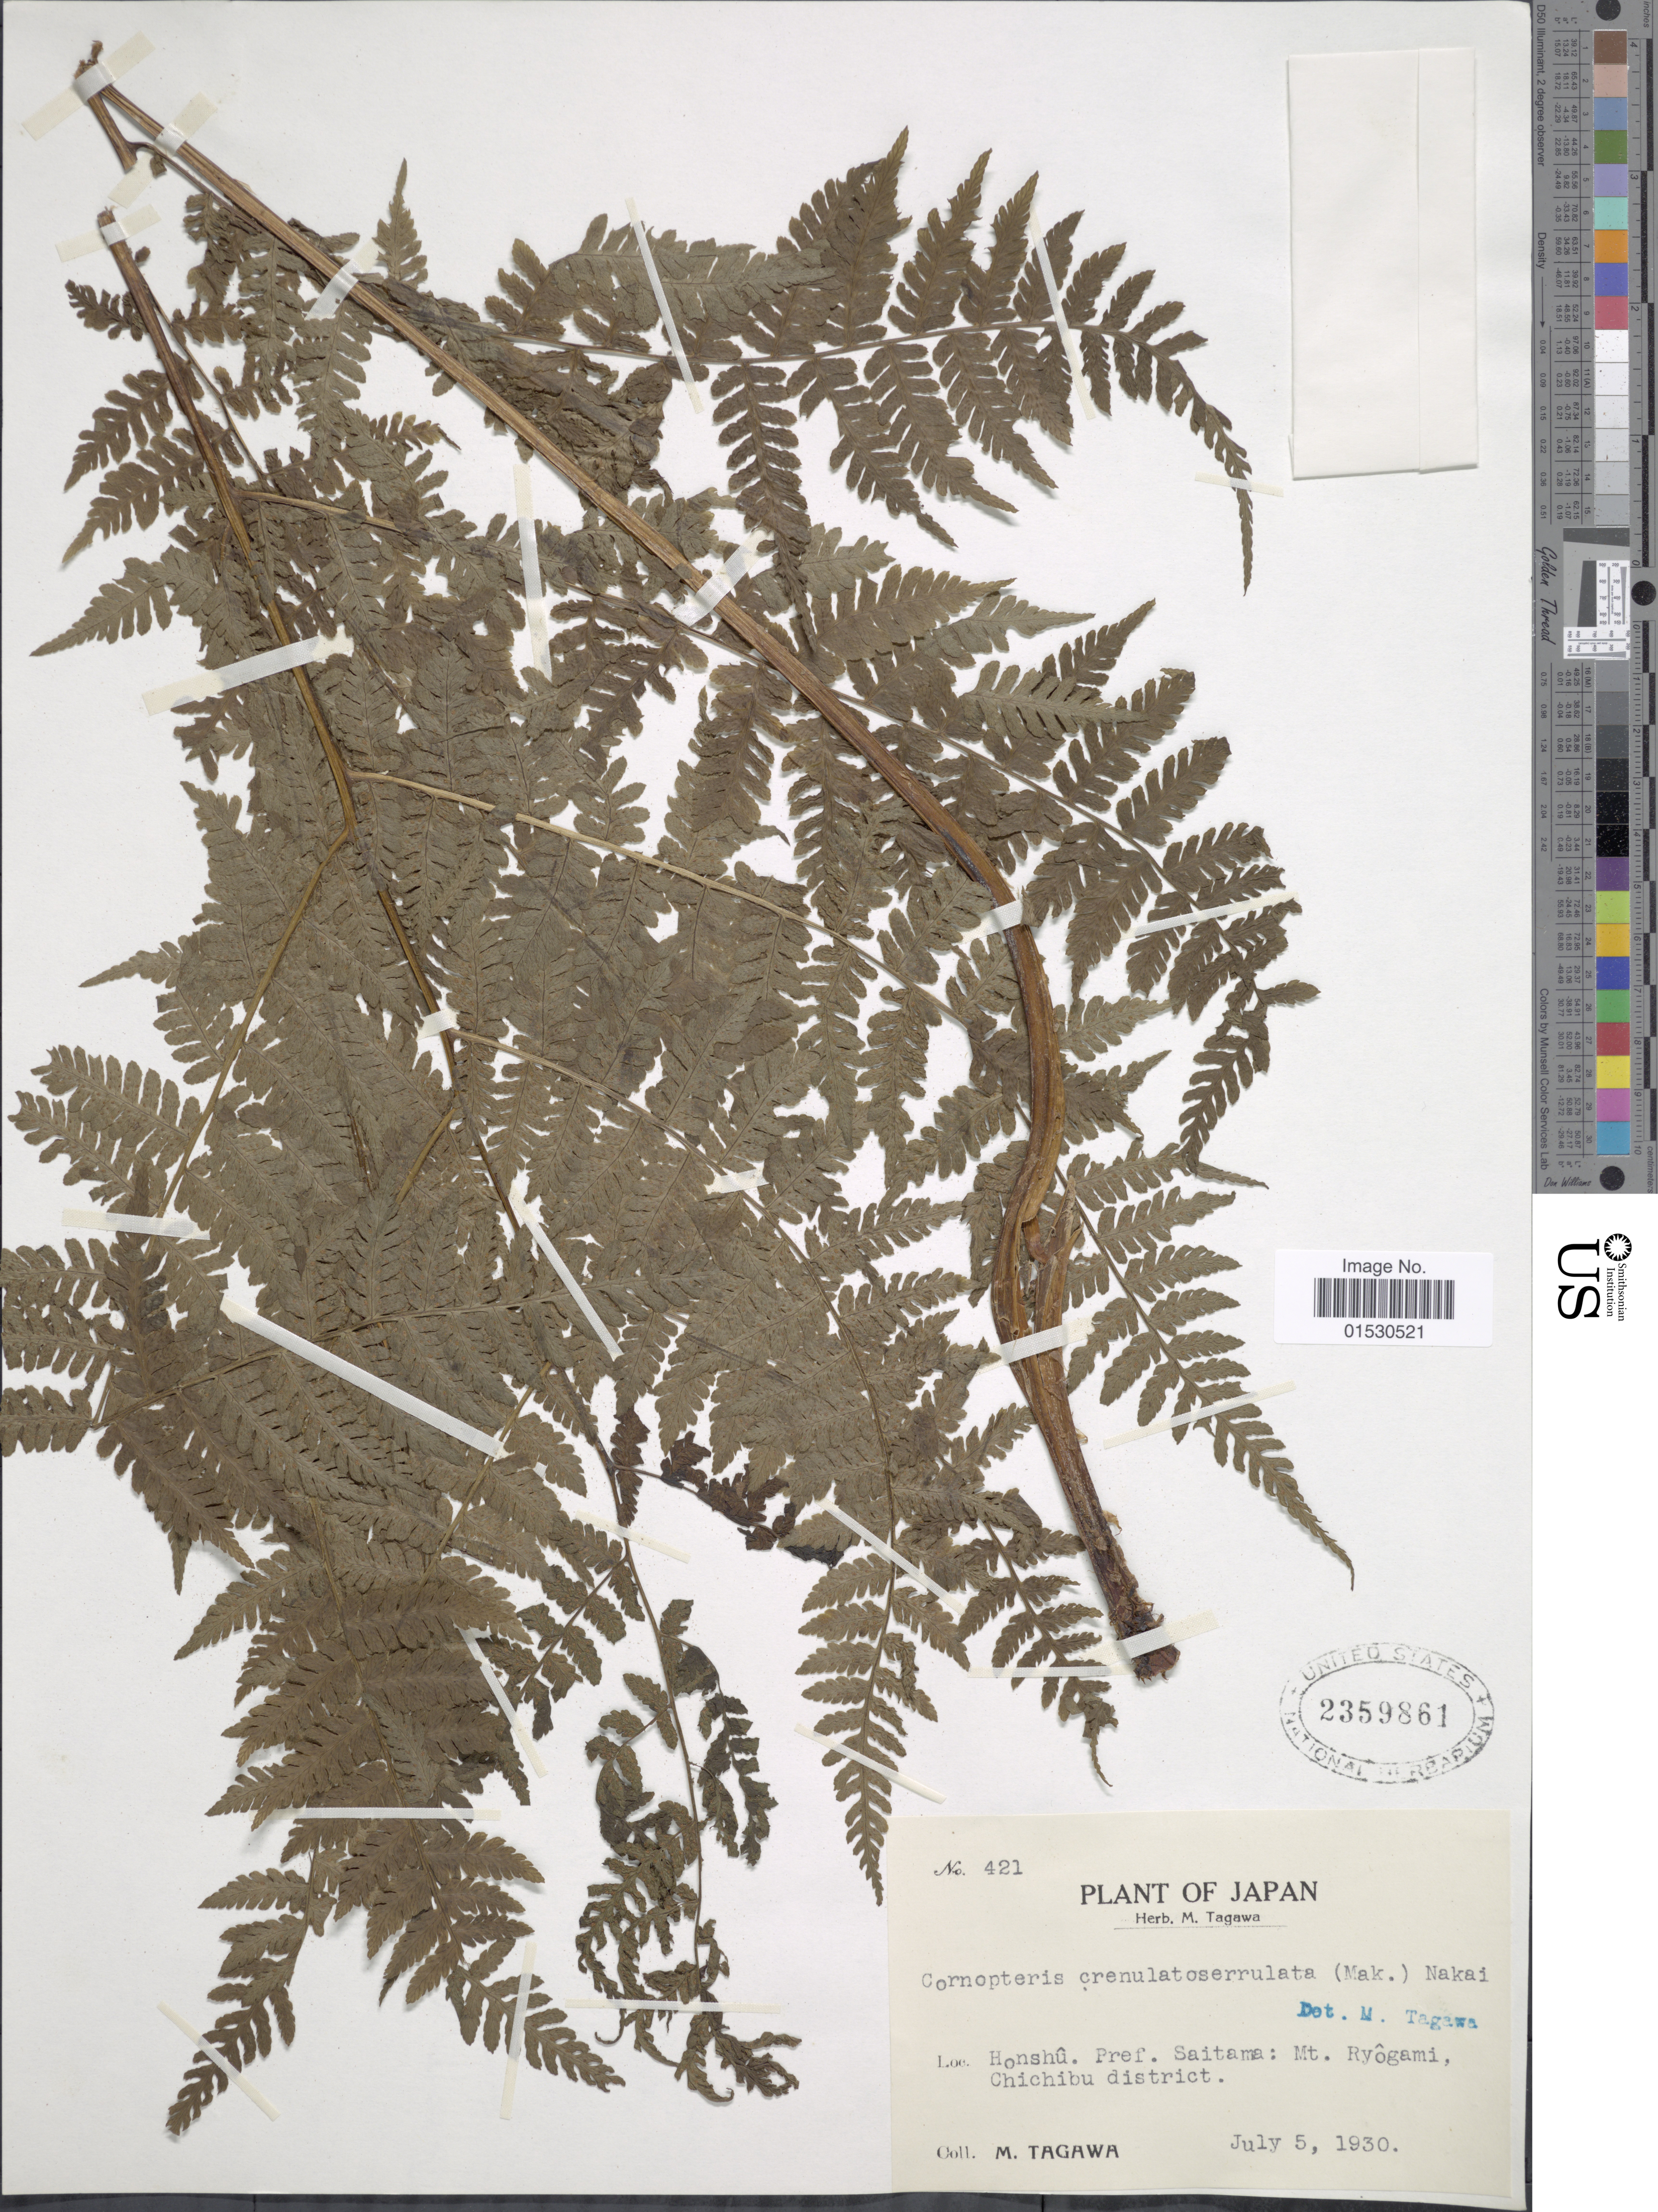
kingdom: Plantae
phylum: Tracheophyta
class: Polypodiopsida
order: Polypodiales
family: Athyriaceae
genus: Athyrium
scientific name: Athyrium crenulato-serratum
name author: Makino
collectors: M. Tagawa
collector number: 421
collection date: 1930-07-05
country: Japan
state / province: Saitama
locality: Honshu: Mt. Ryogami, Chichibu district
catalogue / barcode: US 2359861